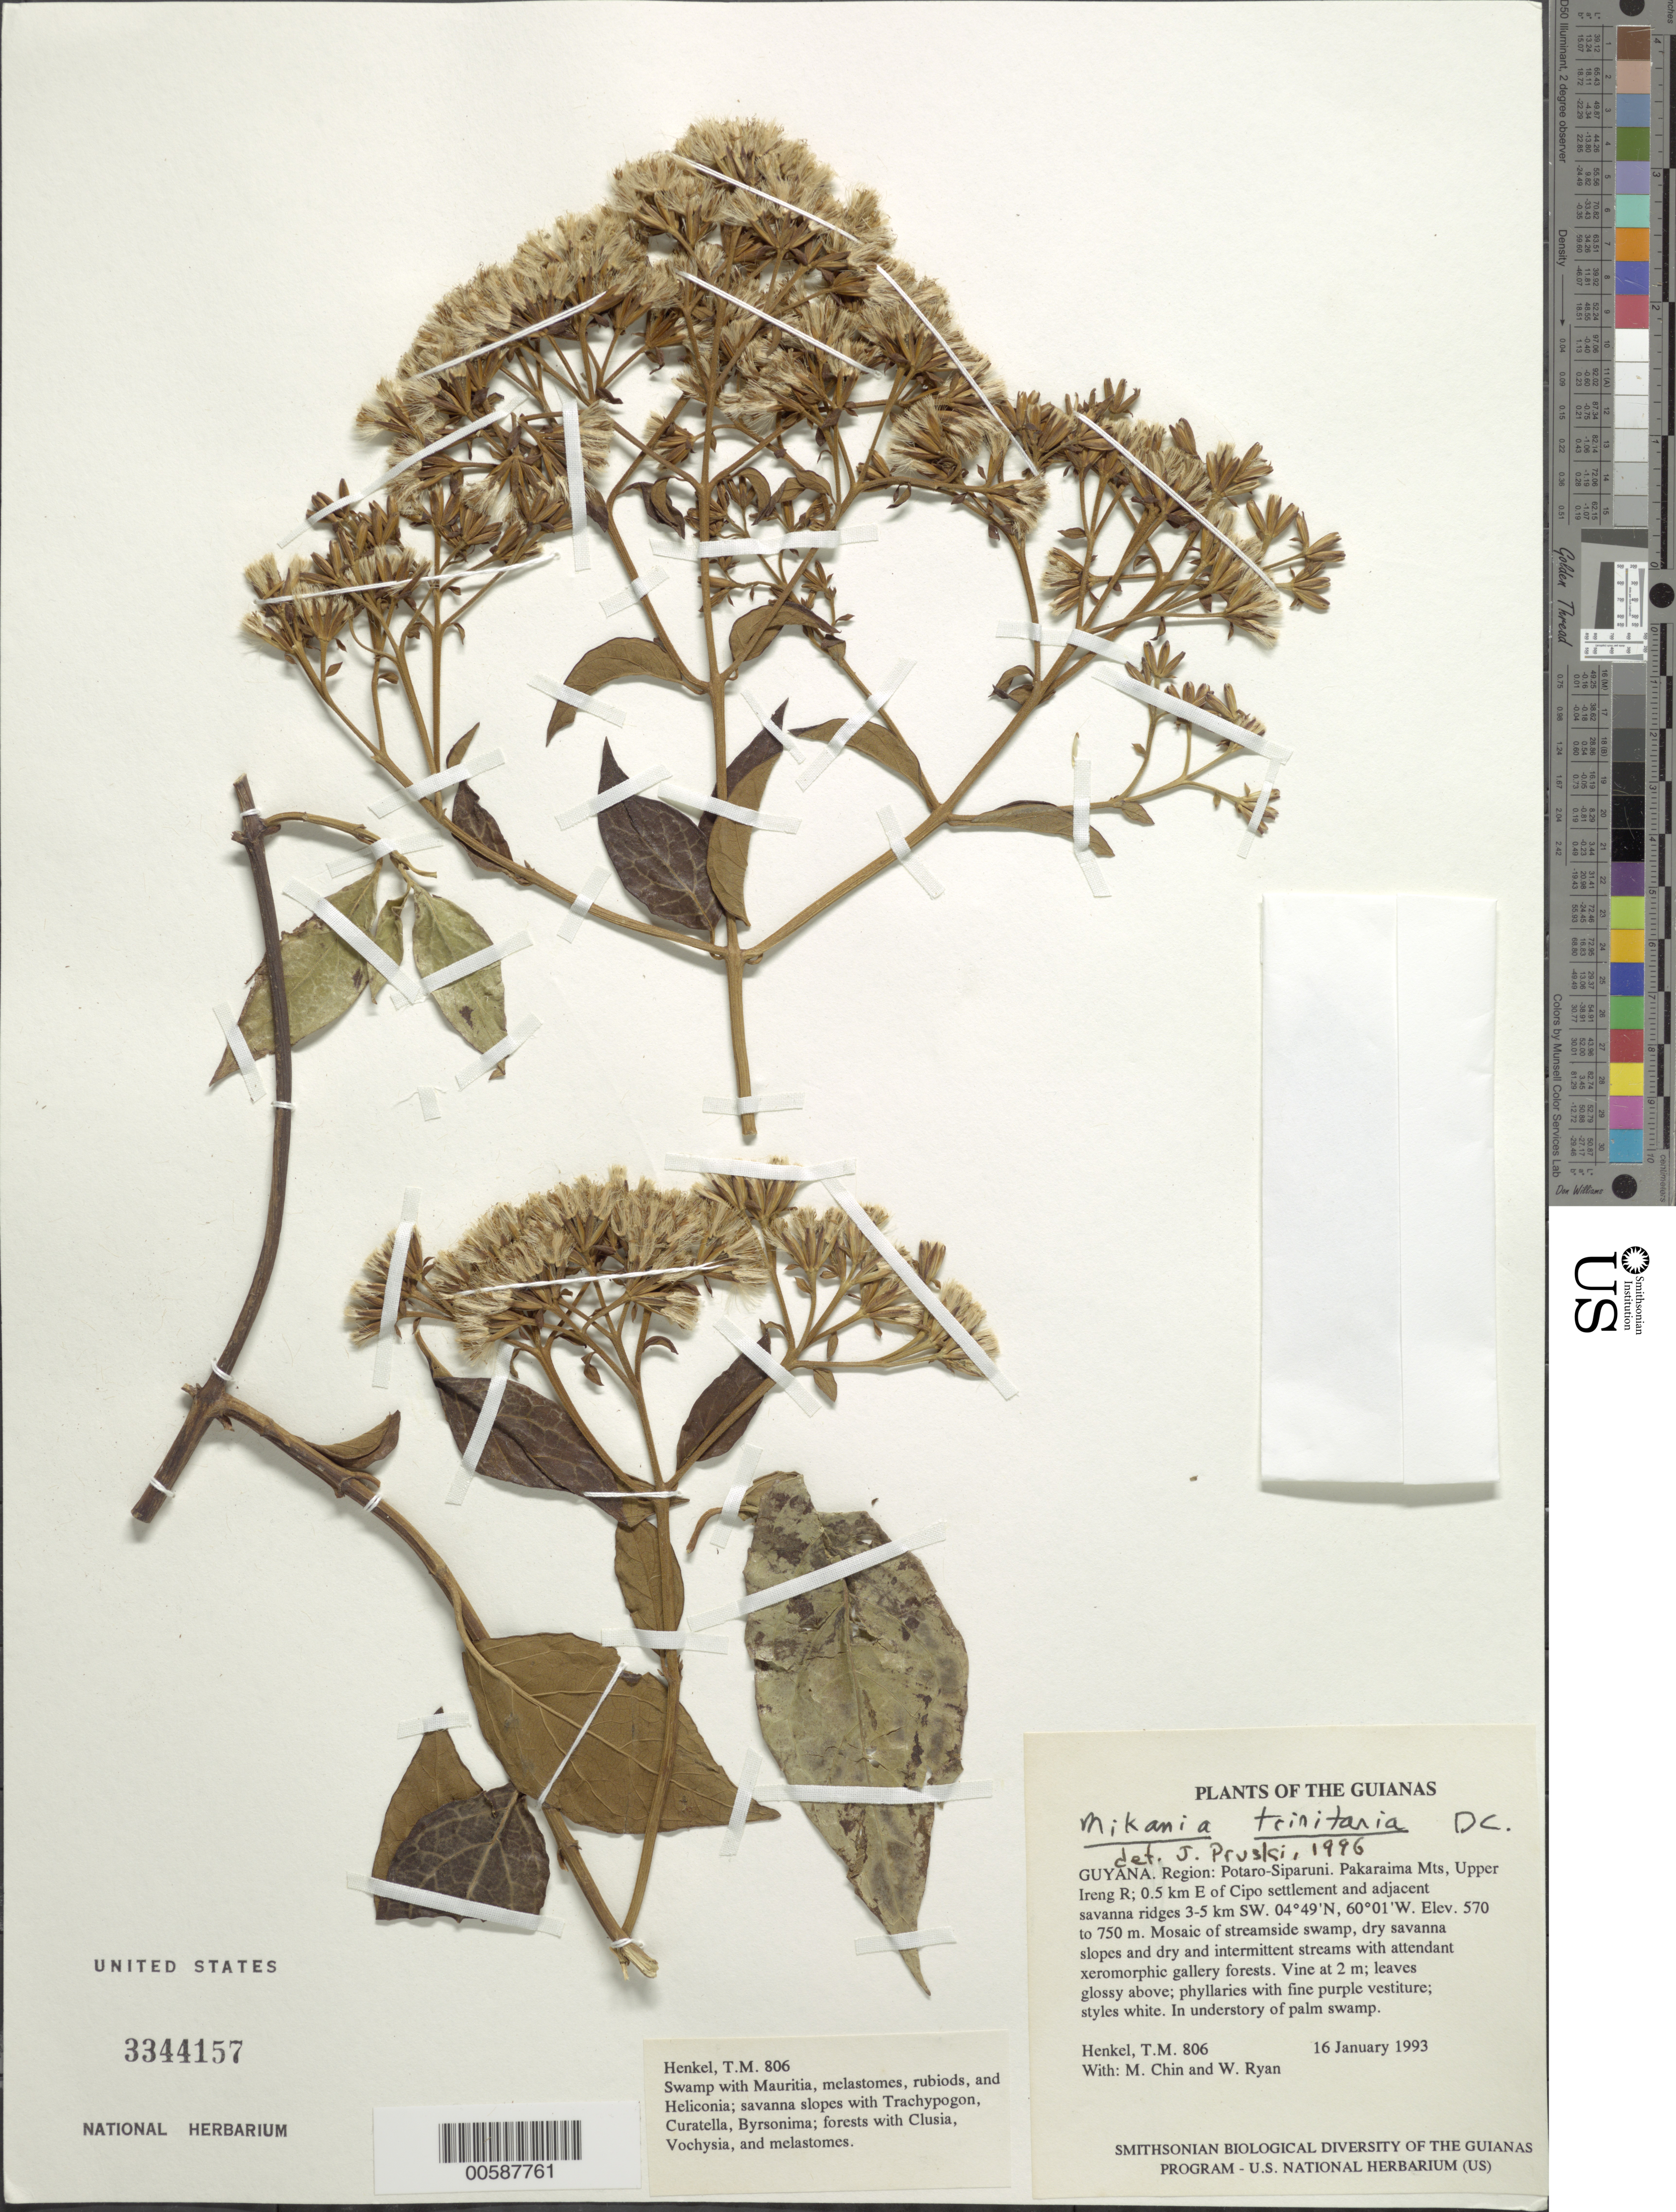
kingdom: Plantae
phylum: Tracheophyta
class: Magnoliopsida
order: Asterales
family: Asteraceae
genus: Mikania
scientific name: Mikania trinitaria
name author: DC.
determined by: Pruski, J. F.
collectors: T. Henkel, M. Chin & W. Ryan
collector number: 806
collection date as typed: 16 January 1993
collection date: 1993-01-16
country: Guyana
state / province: Potaro-Siparuni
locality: Pakaraima Mts, Upper Ireng R; 0.5 km E of Cipo settlement and adjacent savanna ridges 3-5 km SW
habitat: Mosaic of streamside swamp, dry savanna slopes and dry and intermittent streams with attendant xeromorphic gallery forests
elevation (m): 570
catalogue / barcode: US 3344157